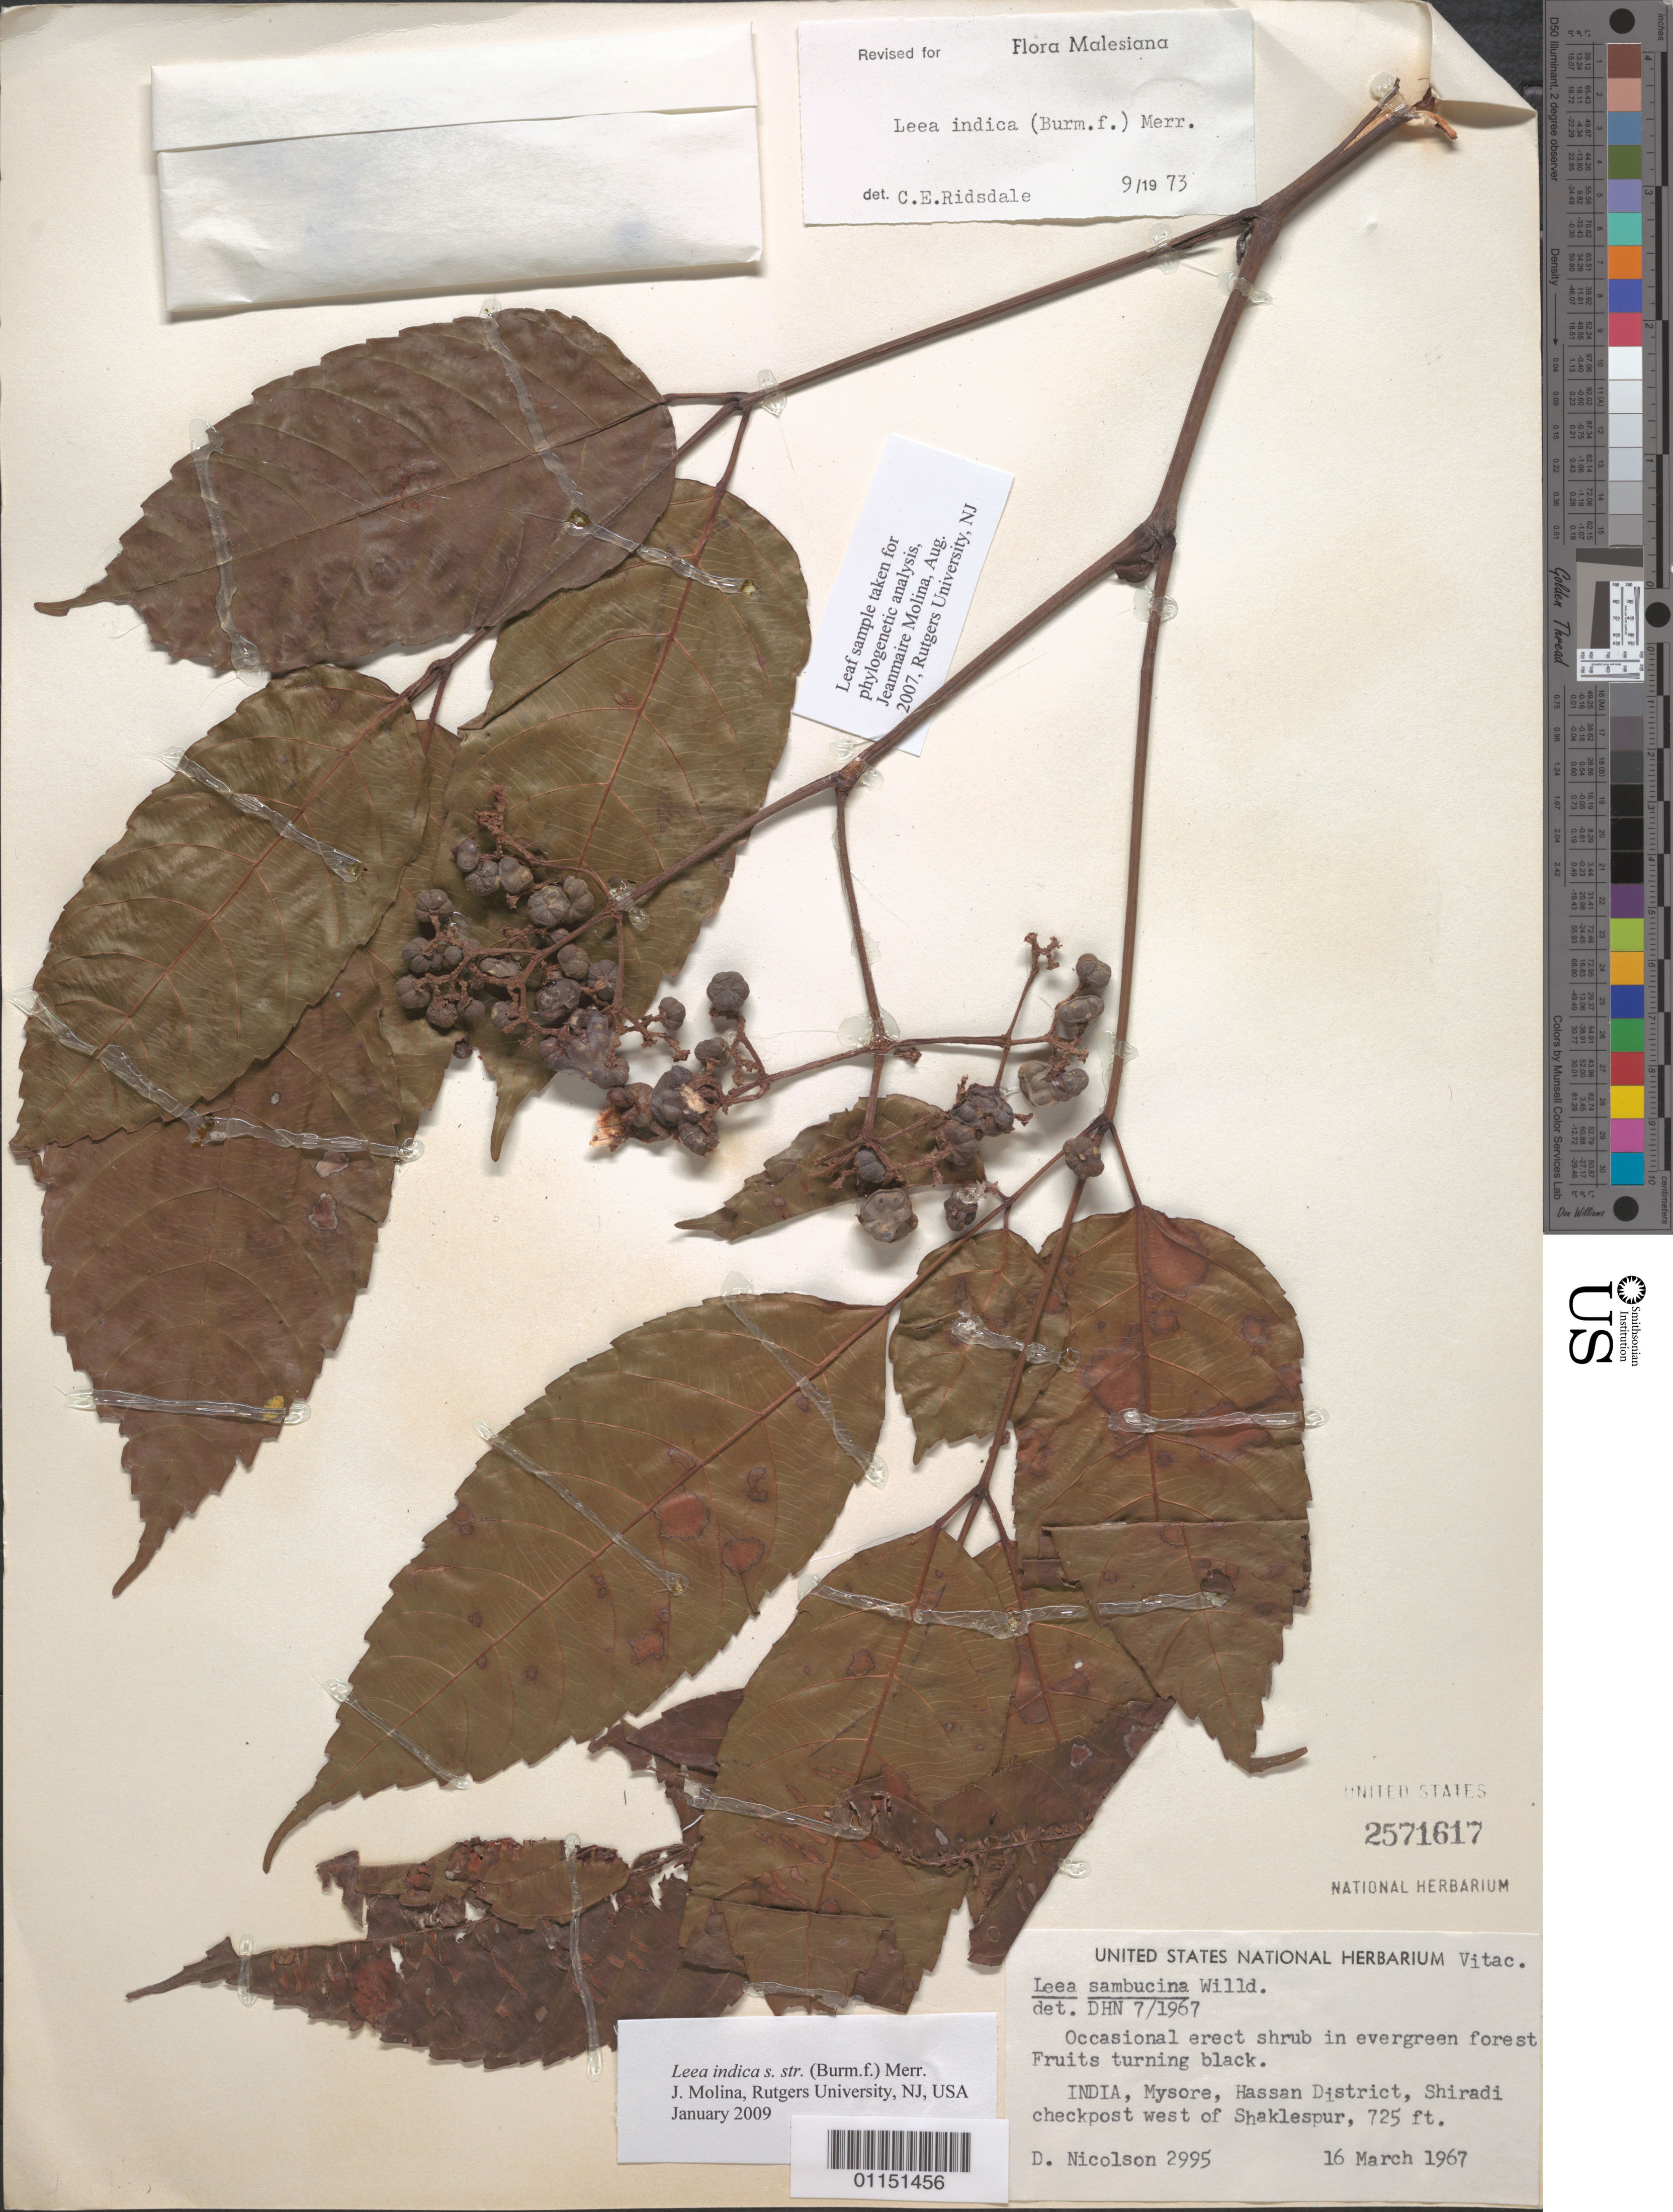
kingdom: Plantae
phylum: Tracheophyta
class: Magnoliopsida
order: Vitales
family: Vitaceae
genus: Leea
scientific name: Leea indica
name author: (Burm. f.) Merr.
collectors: D. H. Nicolson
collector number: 2995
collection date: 1967-03-16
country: India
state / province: Karnataka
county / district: Mysore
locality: Shiradi checkpost W of Shaklespur.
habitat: Occasional erect shrub in evergreen forest.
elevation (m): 221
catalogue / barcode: US 2571617